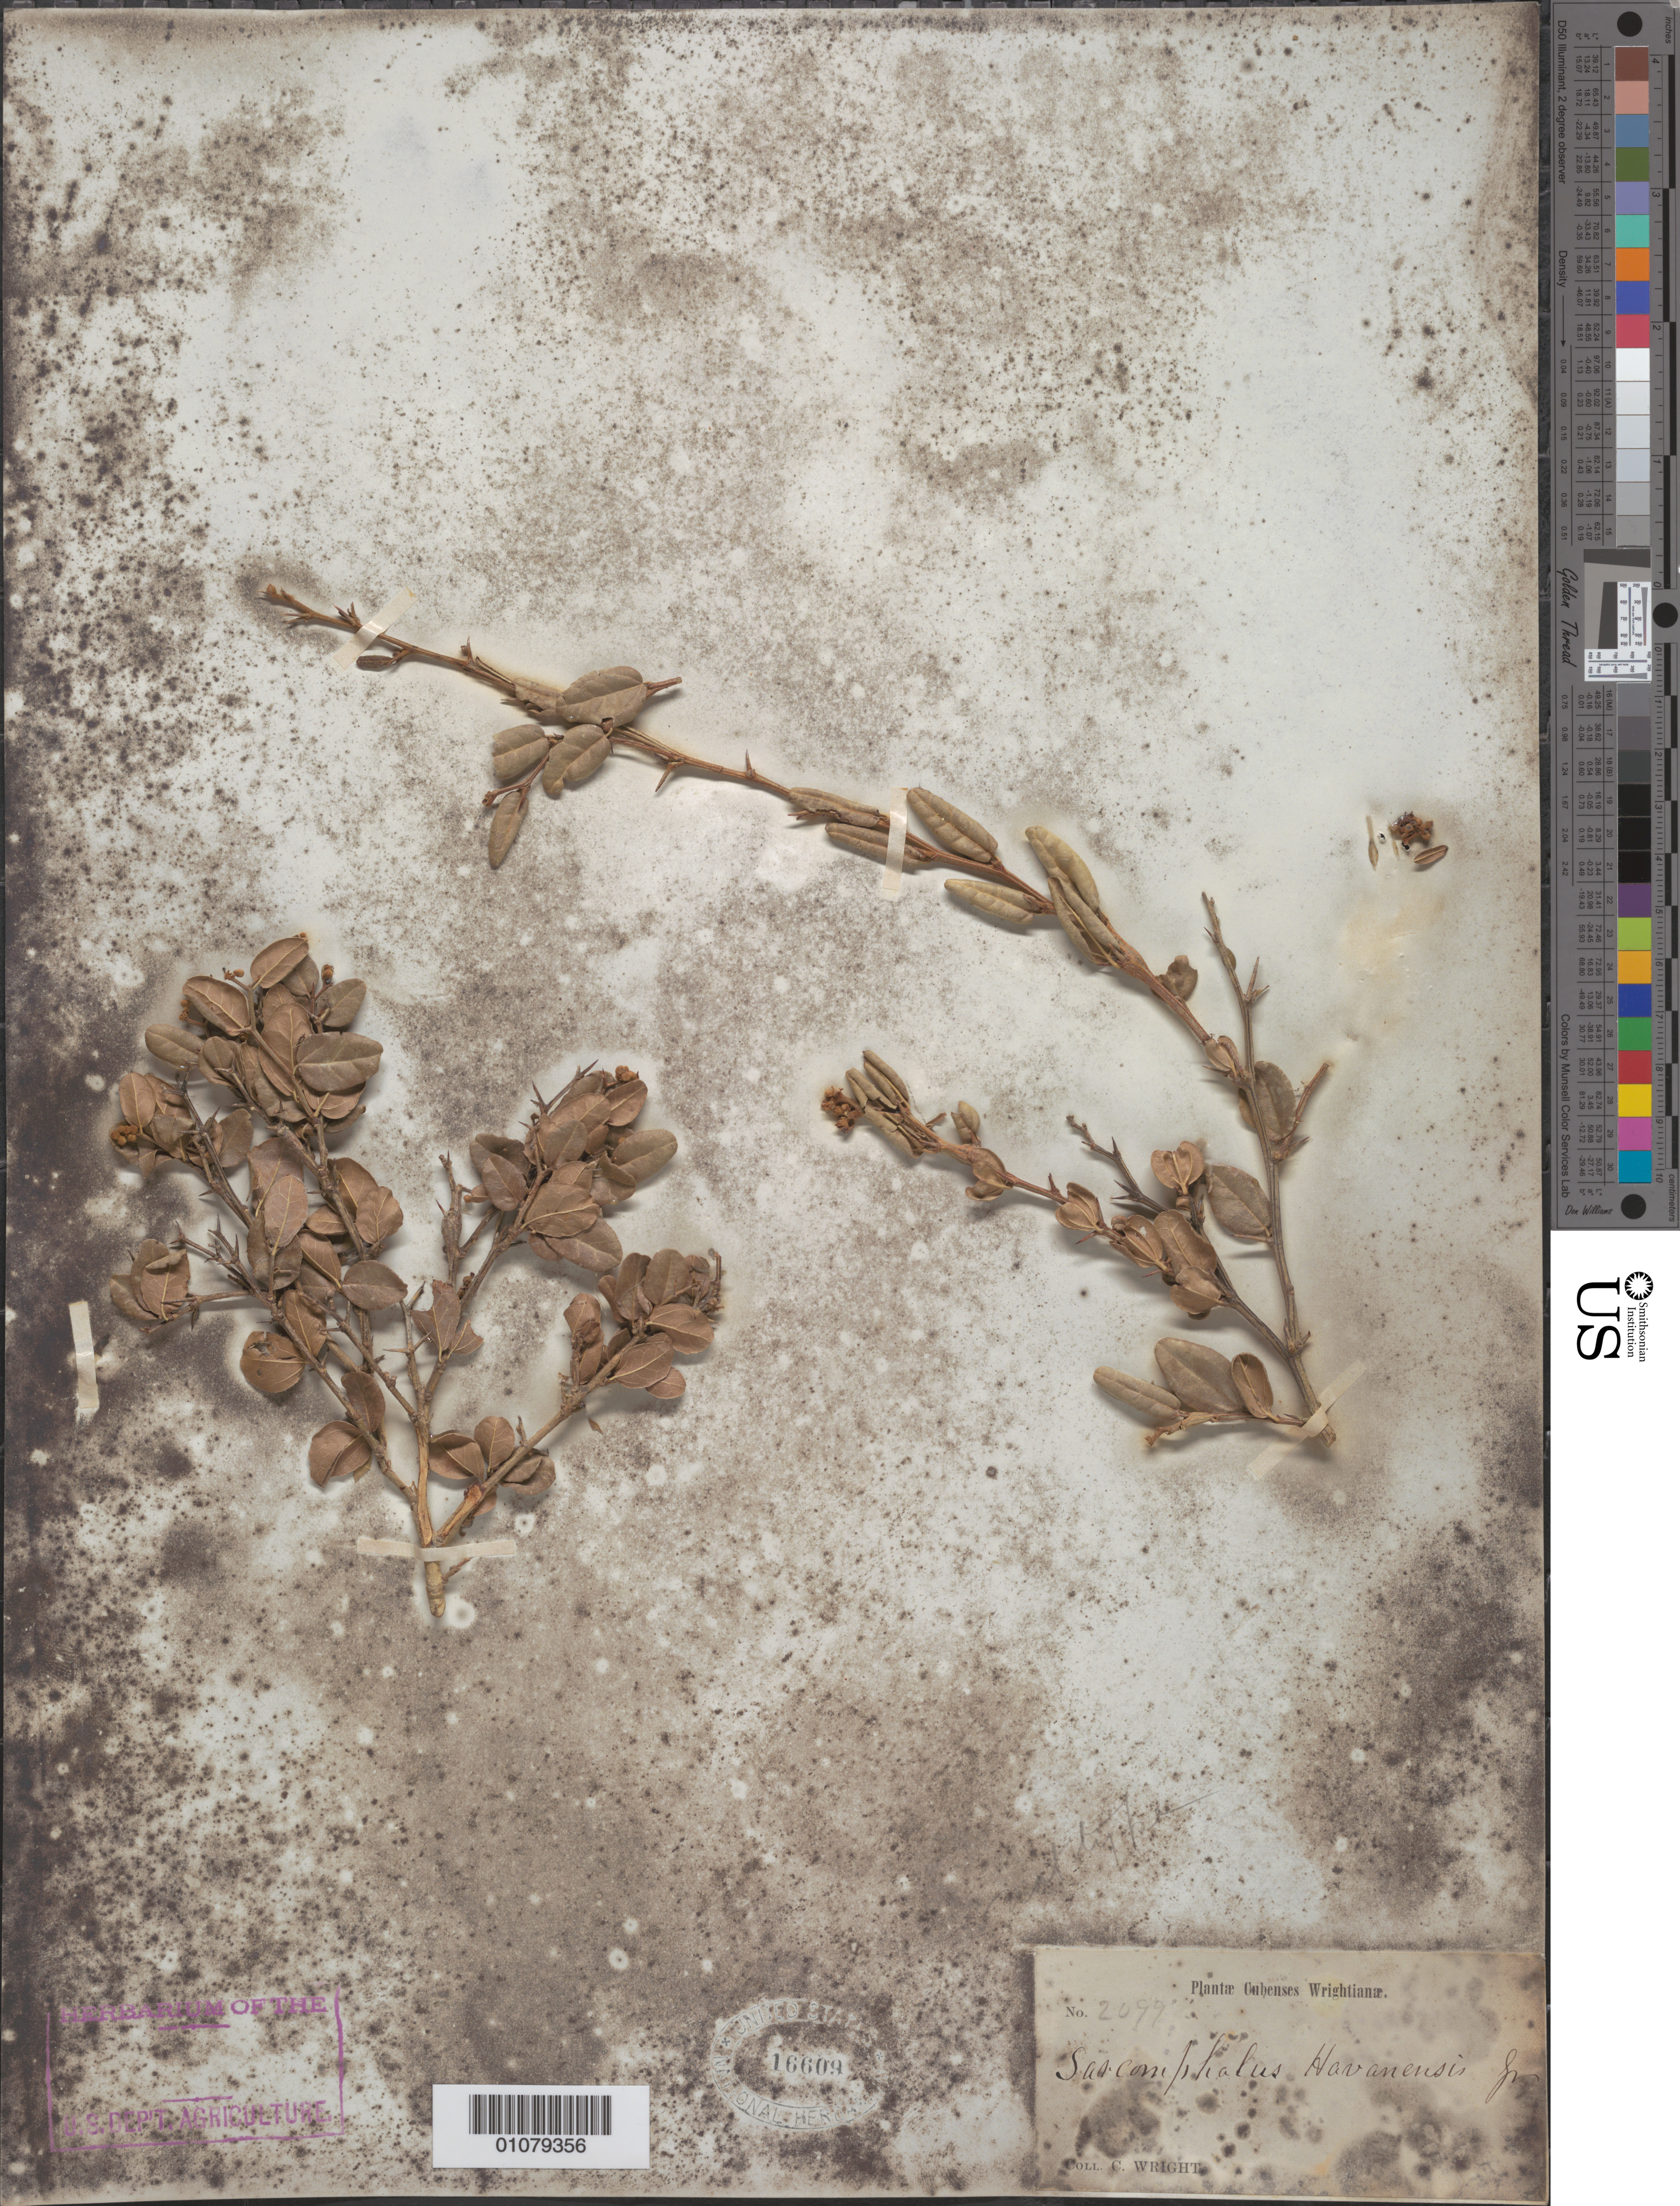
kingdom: Plantae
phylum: Tracheophyta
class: Magnoliopsida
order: Rosales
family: Rhamnaceae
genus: Sarcomphalus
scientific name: Sarcomphalus havanensis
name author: (Kunth) Griseb.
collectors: C. Wright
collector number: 2099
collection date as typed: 1800 to 1899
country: Cuba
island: Cuba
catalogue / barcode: US 16609